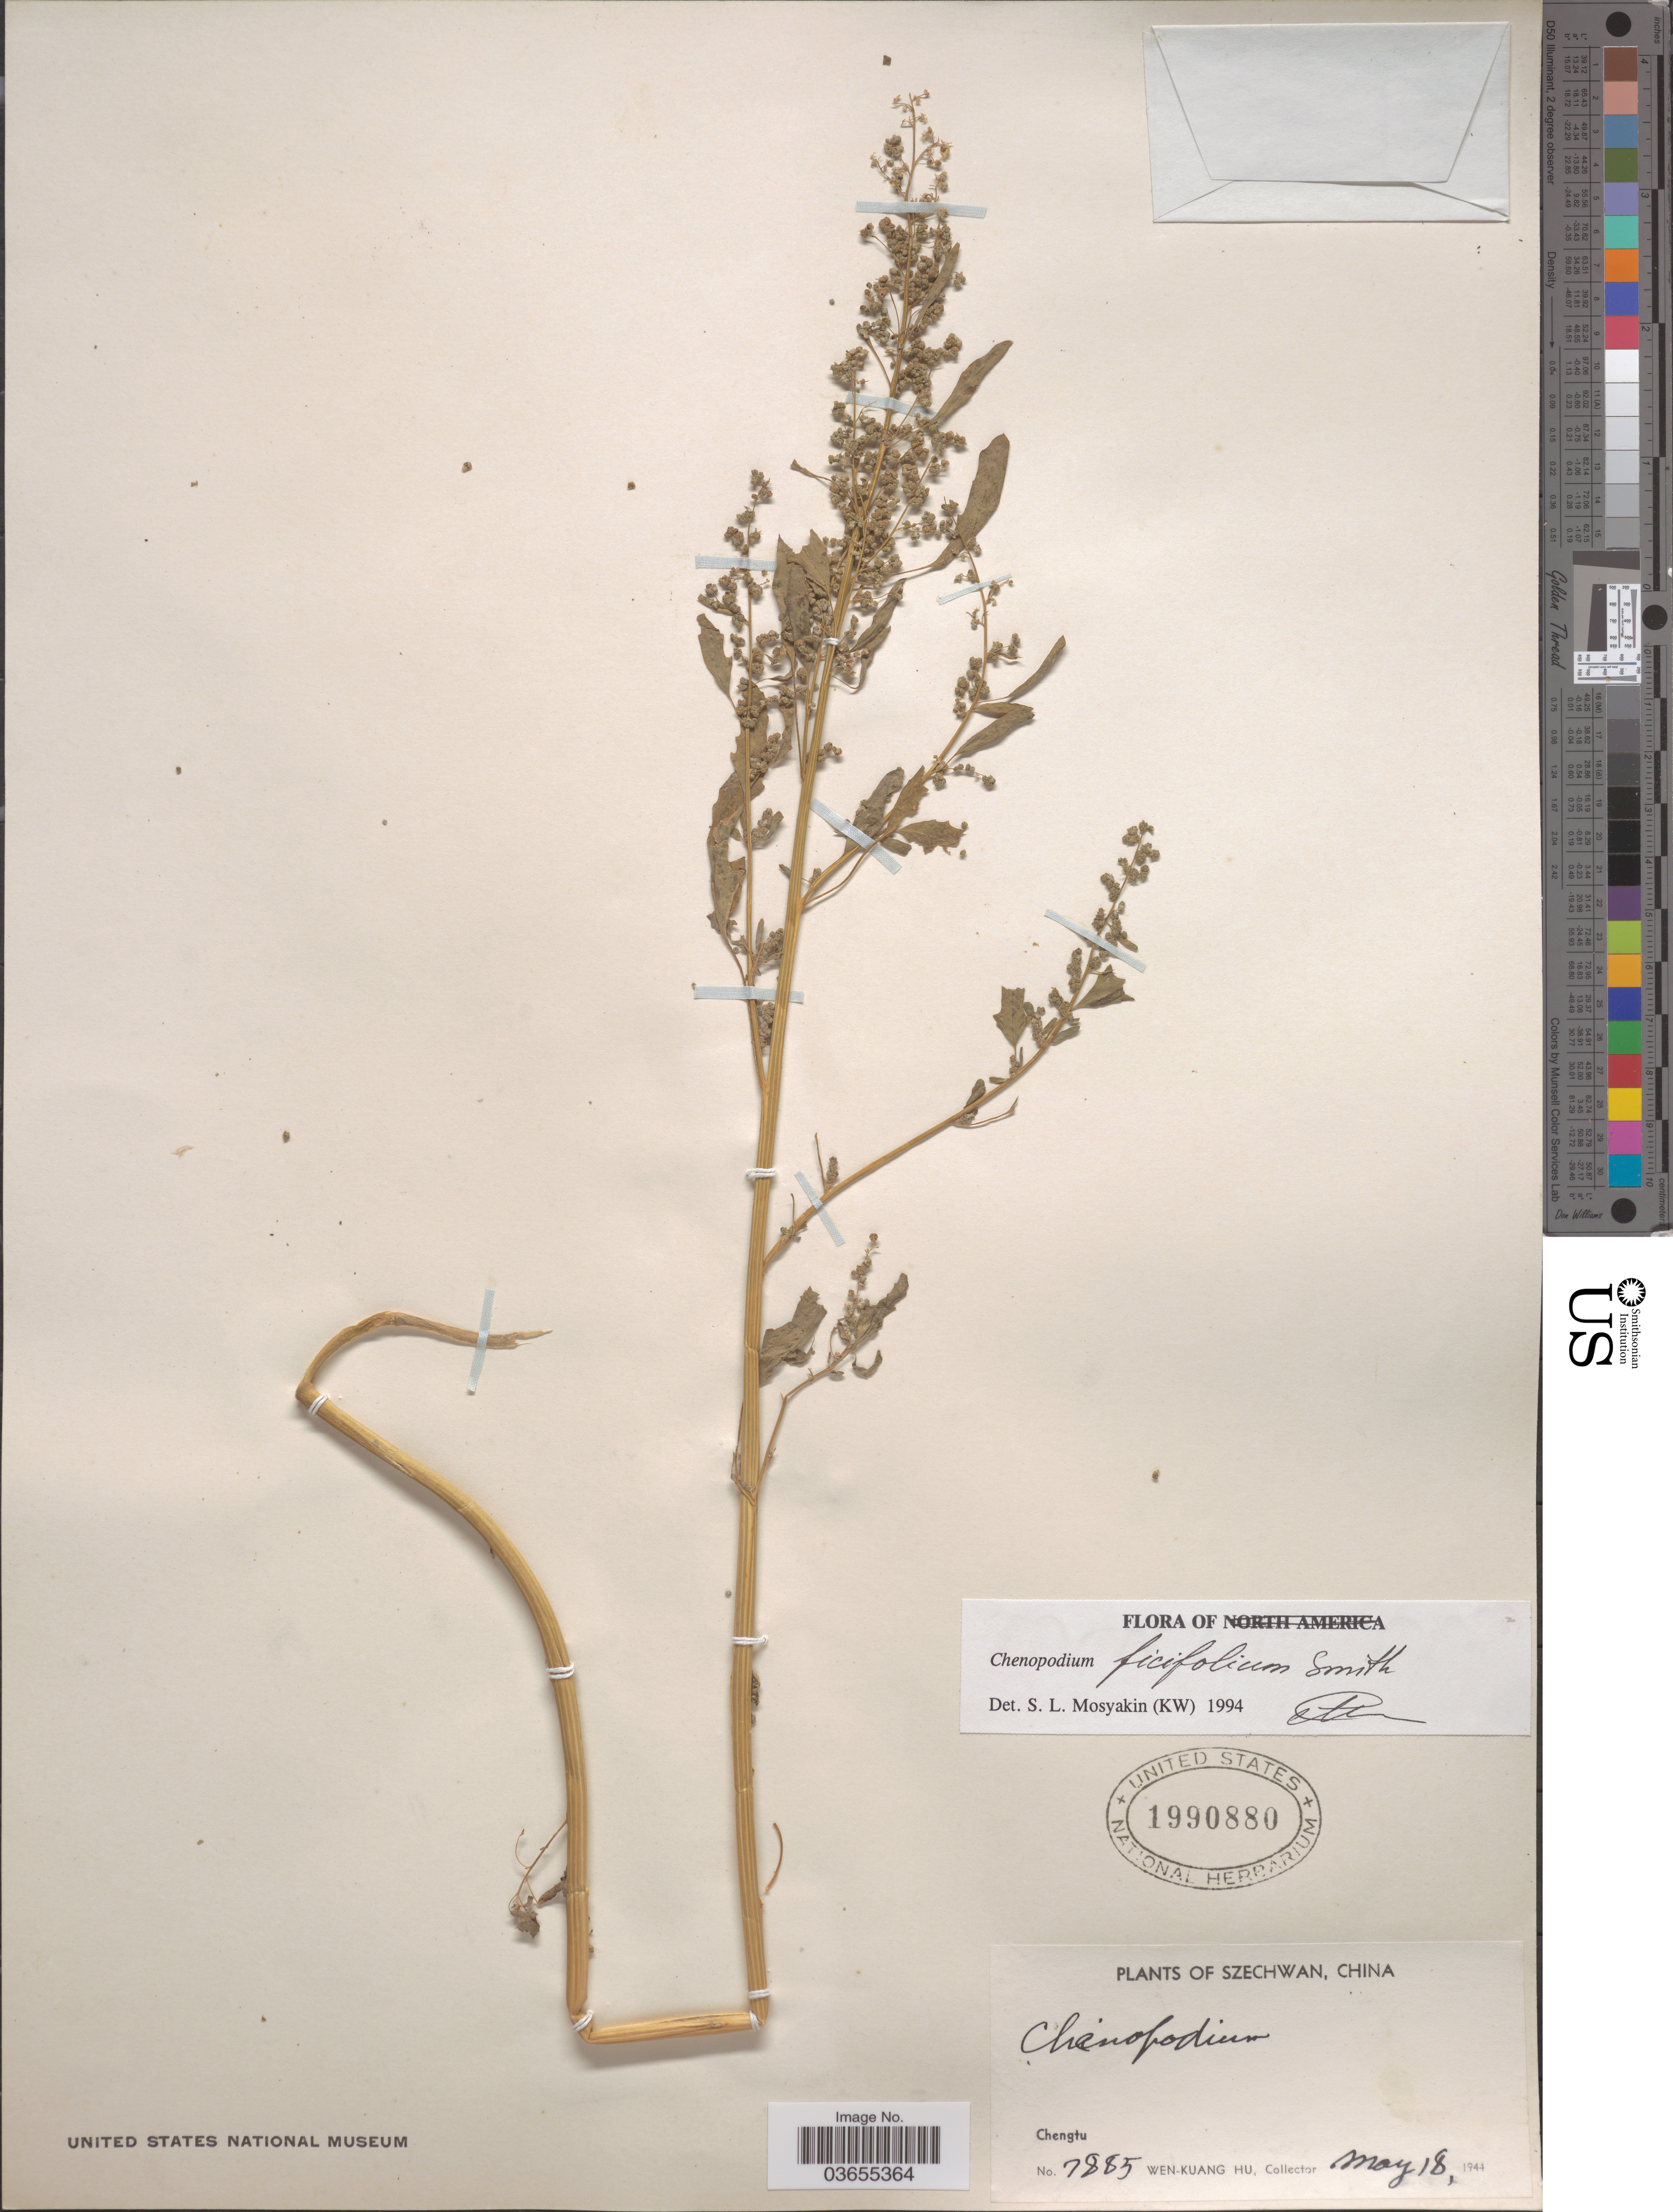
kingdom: Plantae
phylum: Tracheophyta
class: Magnoliopsida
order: Caryophyllales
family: Amaranthaceae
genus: Chenopodium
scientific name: Chenopodium ficifolium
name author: Sm.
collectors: W. K. Hu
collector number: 7885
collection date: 1944-05-18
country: China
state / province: Sichuan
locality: Szechwan. Chengtu.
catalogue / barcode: US 1990880